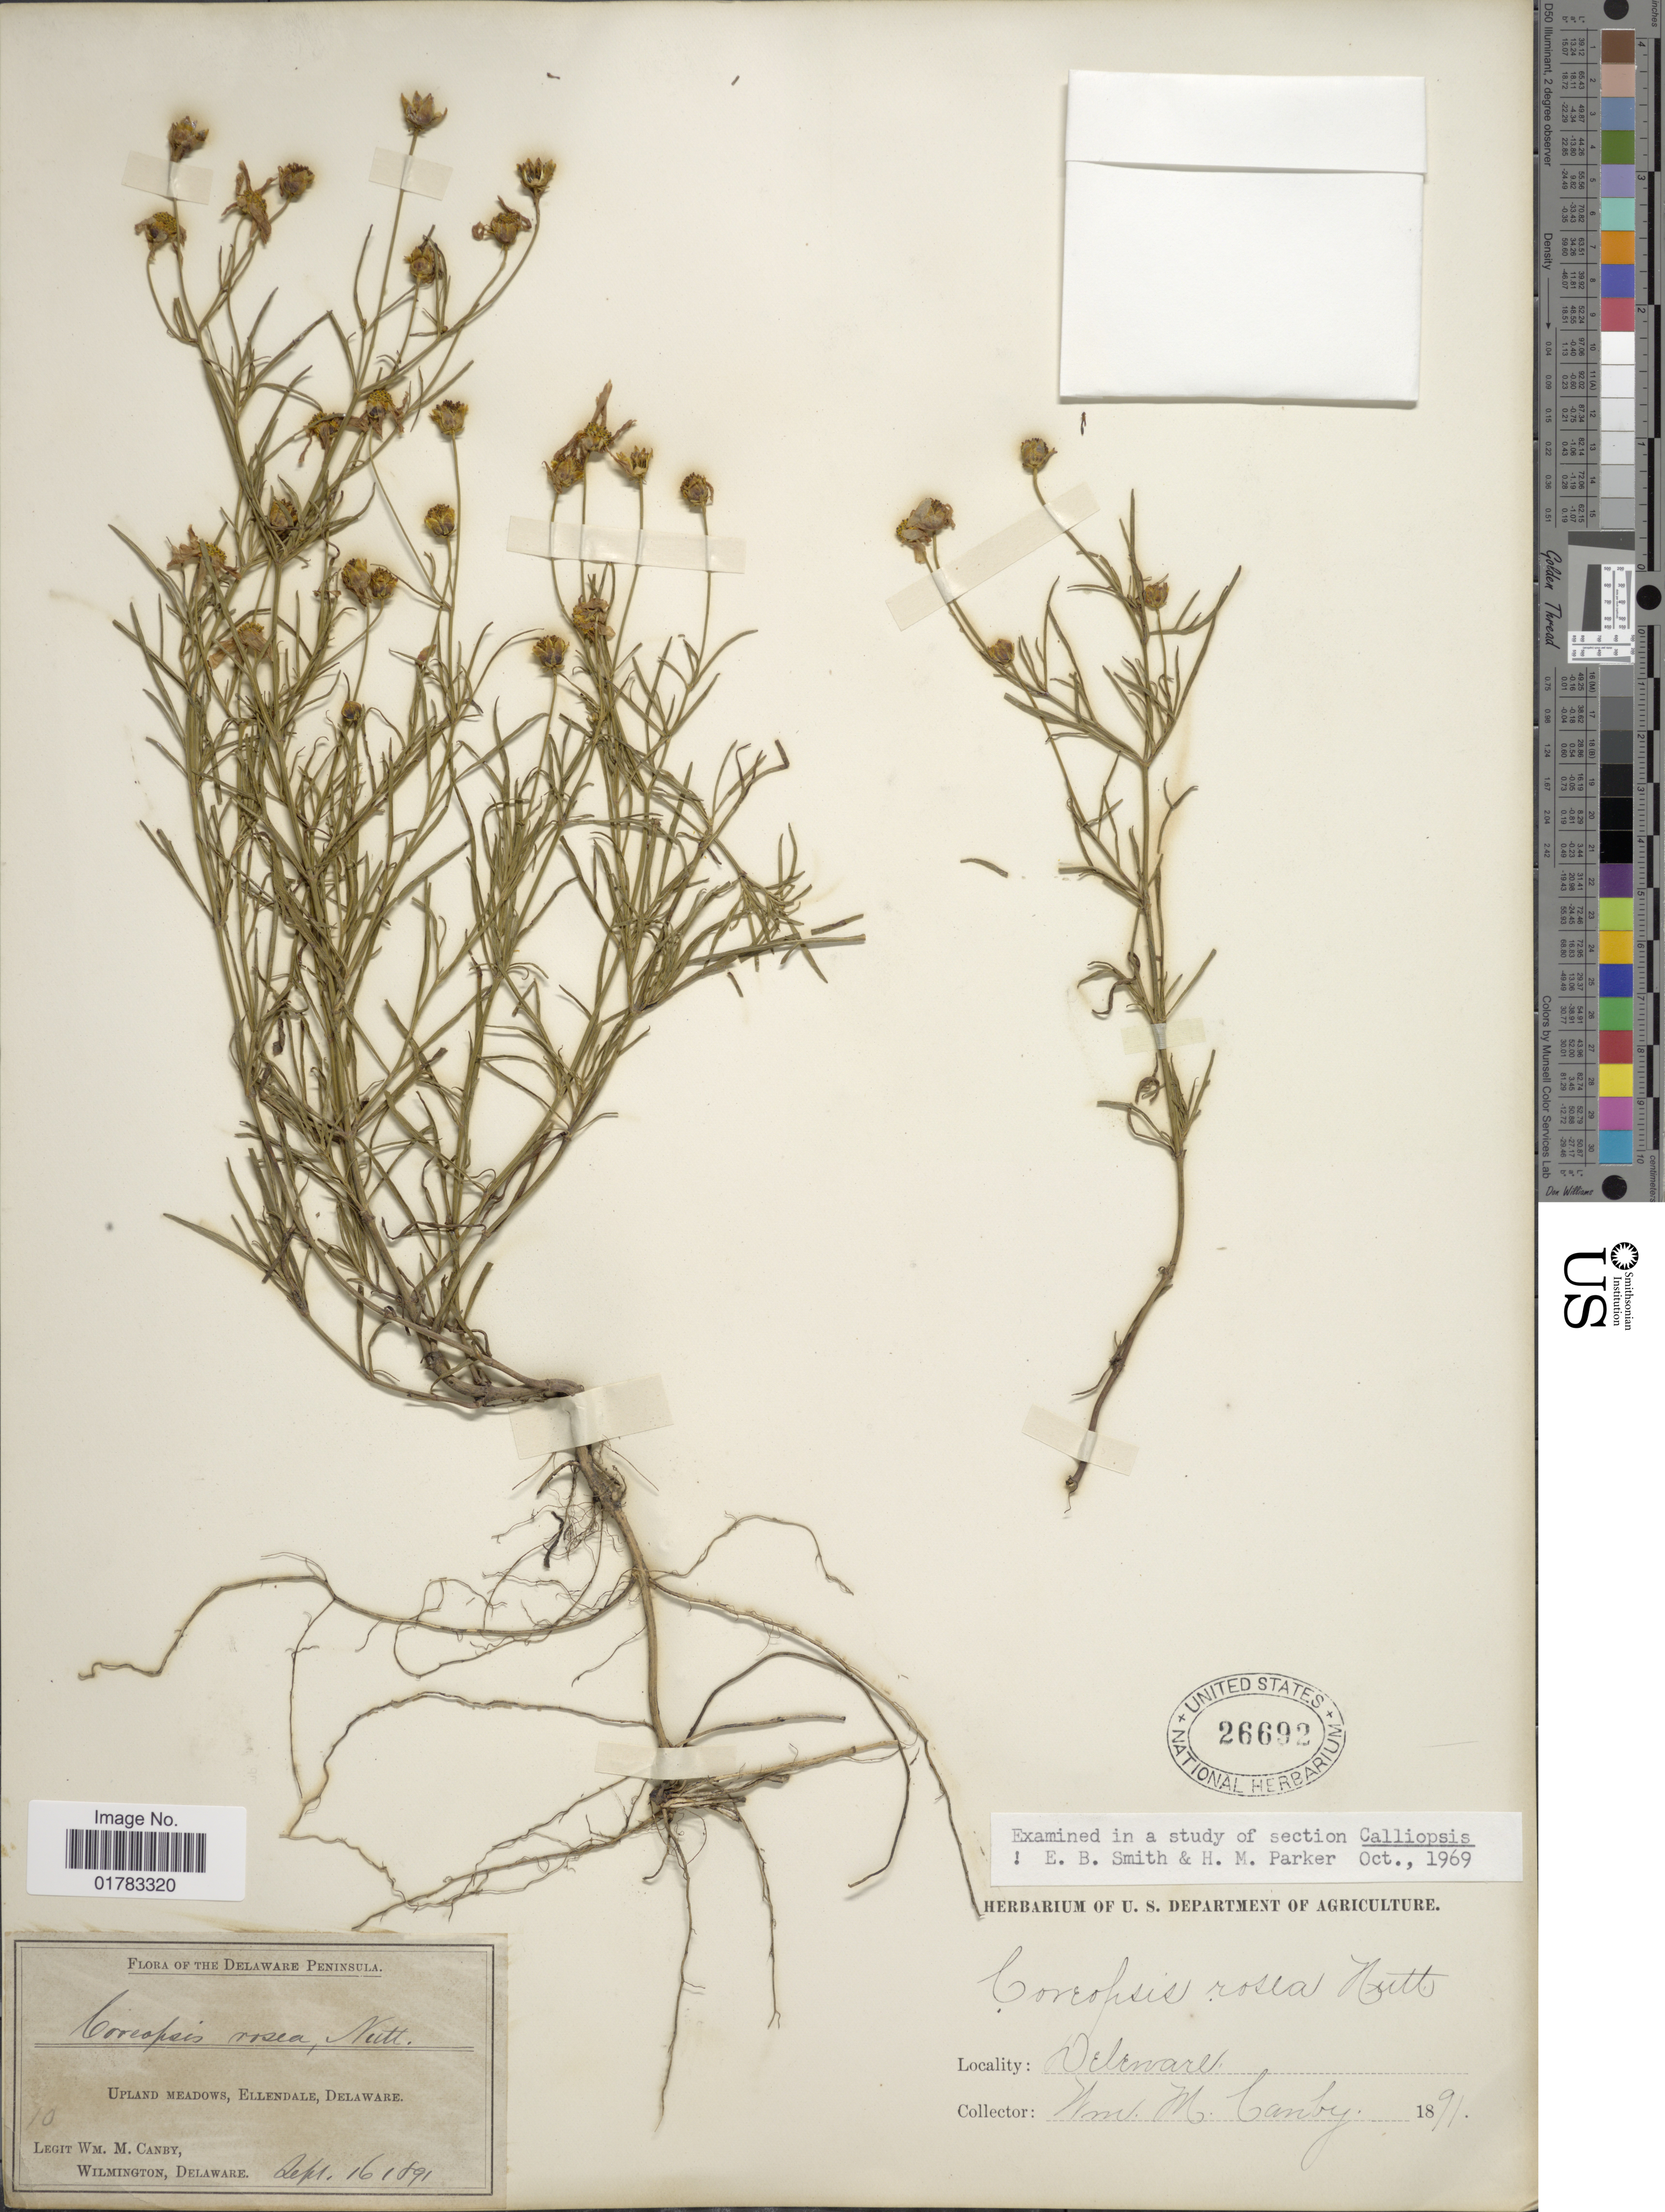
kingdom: Plantae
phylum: Tracheophyta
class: Magnoliopsida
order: Asterales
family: Asteraceae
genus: Coreopsis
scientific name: Coreopsis rosea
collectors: W. M. Canby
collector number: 10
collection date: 1891-09-16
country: United States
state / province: Delaware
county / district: Sussex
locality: Delaware Peninsula, upland meadows, Ellensdale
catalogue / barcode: US 26692